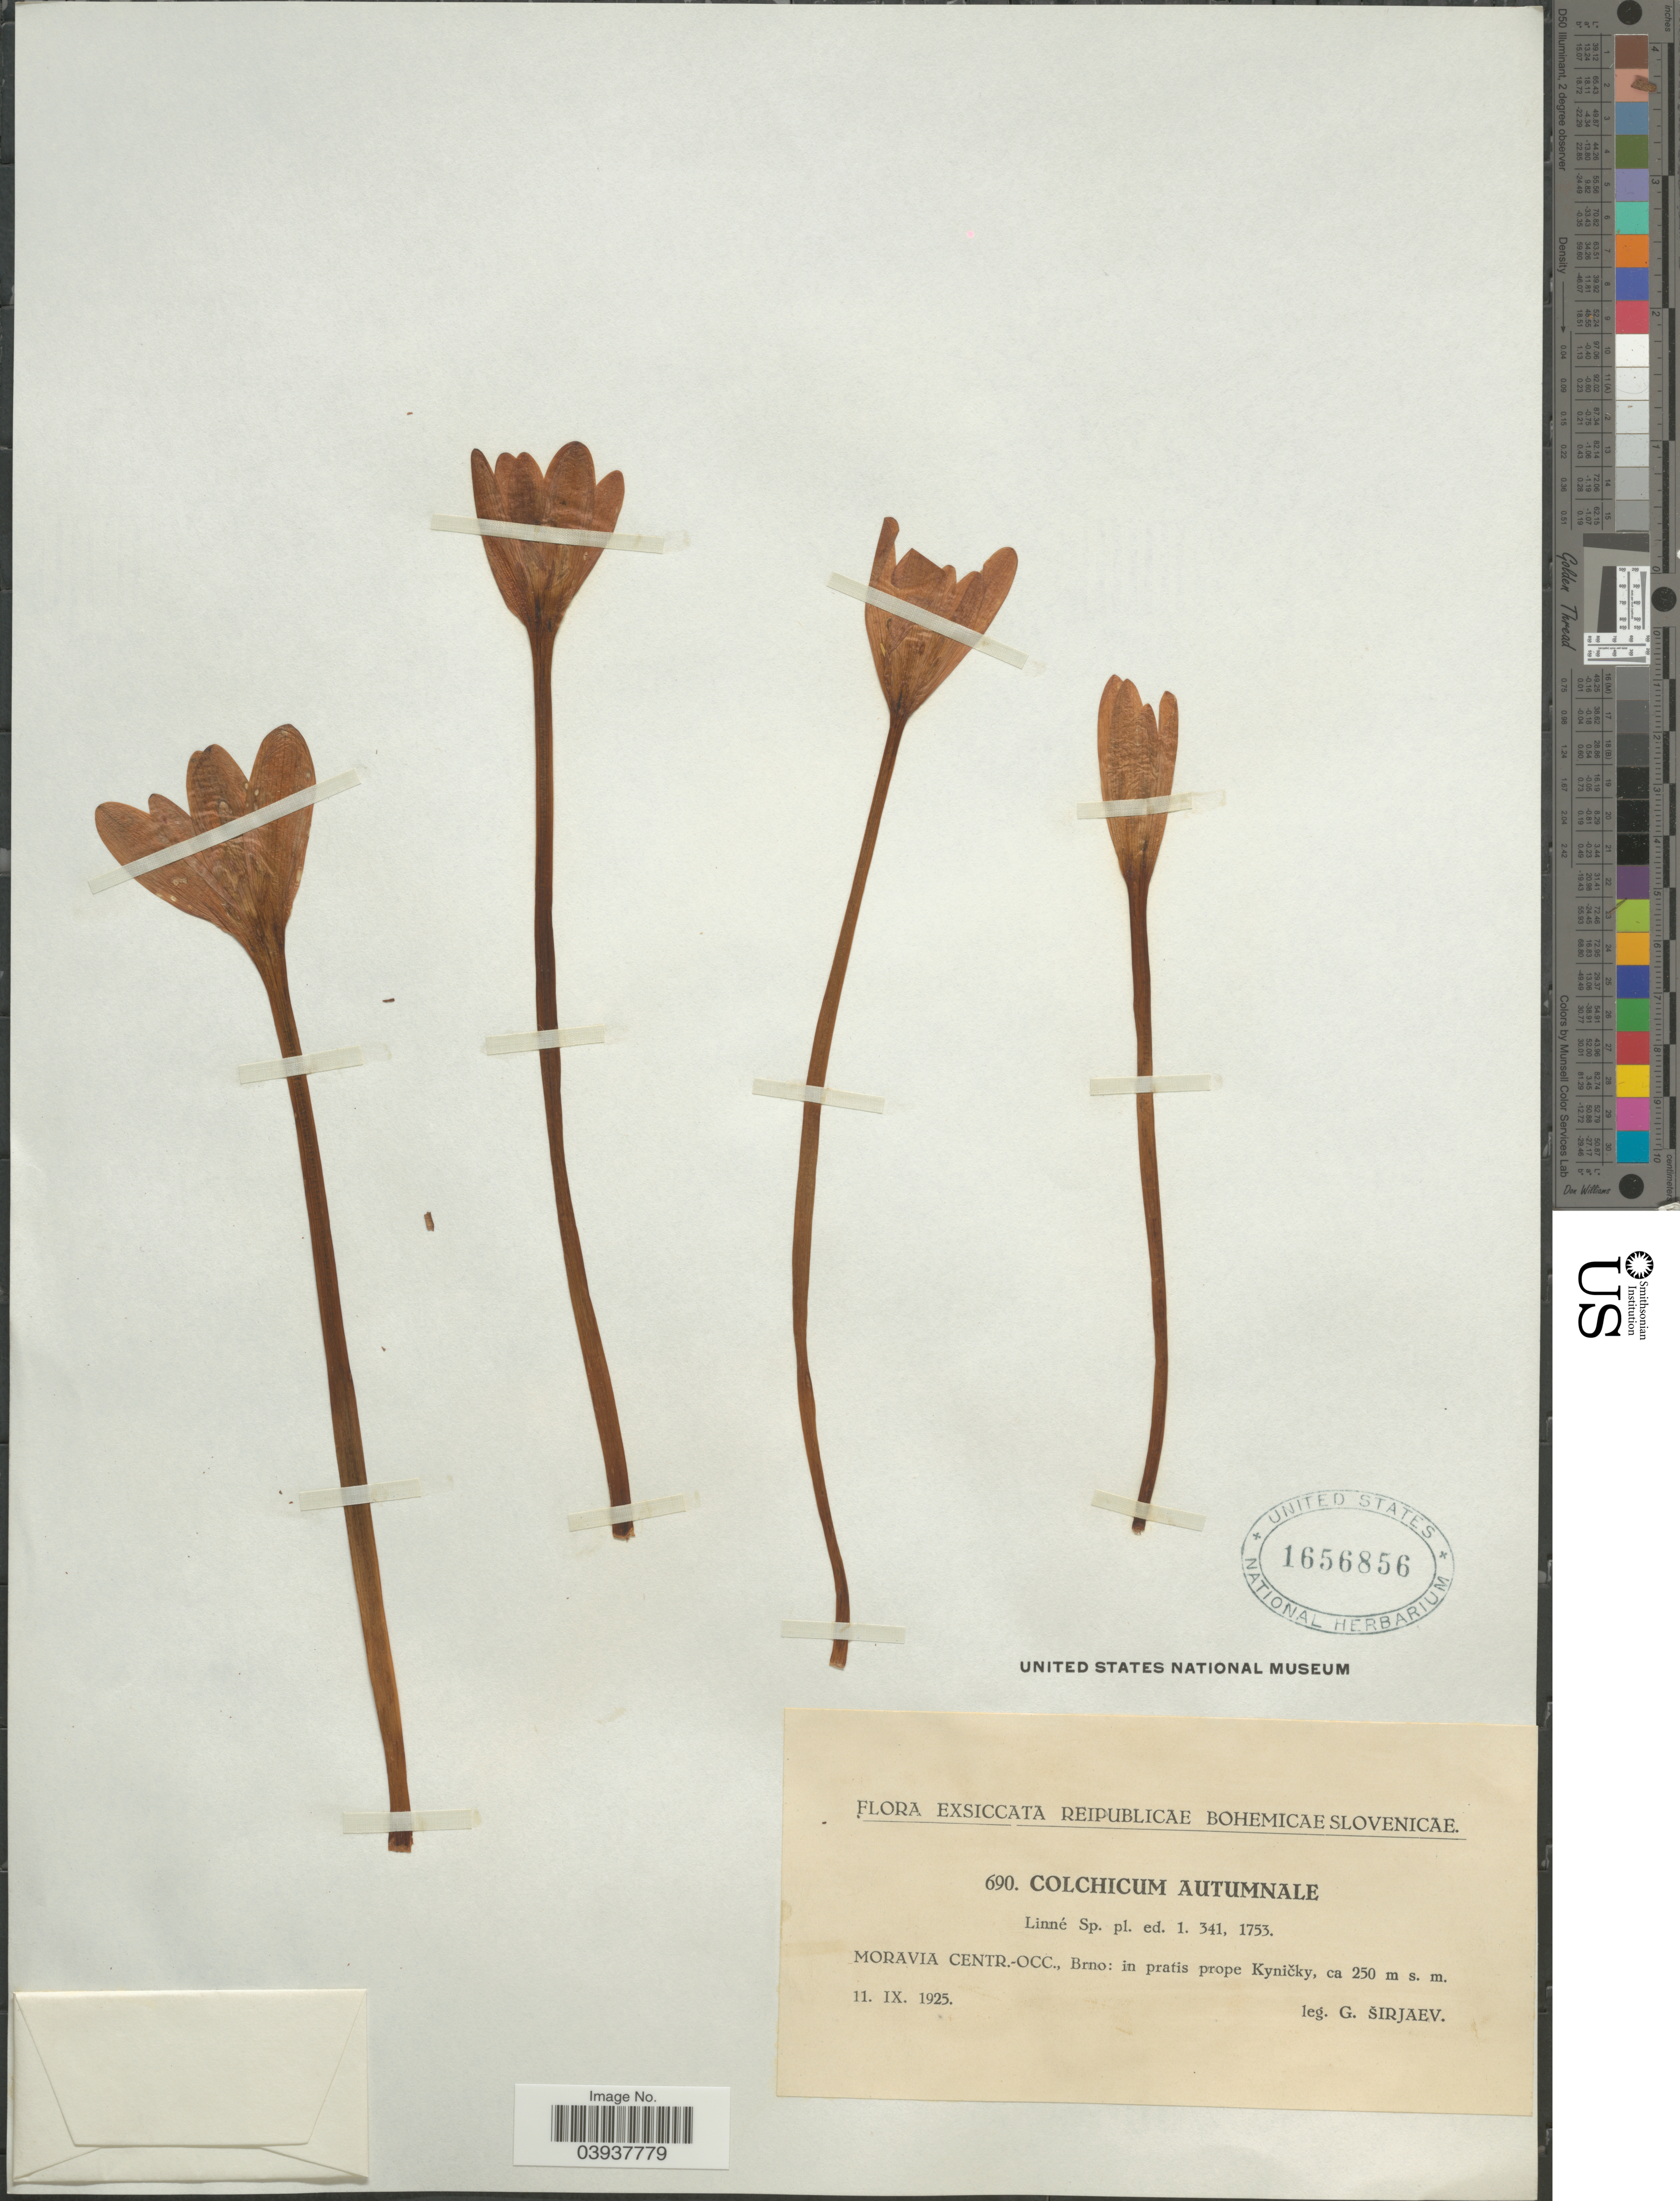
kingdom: Plantae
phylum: Tracheophyta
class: Liliopsida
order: Liliales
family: Colchicaceae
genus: Colchicum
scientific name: Colchicum autumnale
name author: L.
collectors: G. Sirjaev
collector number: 690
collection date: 1925-09-11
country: Czechia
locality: Republicae Bohemicae Slovenicae. Moravia Centr.-Occ., Brno: in pratis prope Kynicky.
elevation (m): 250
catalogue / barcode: US 1656856